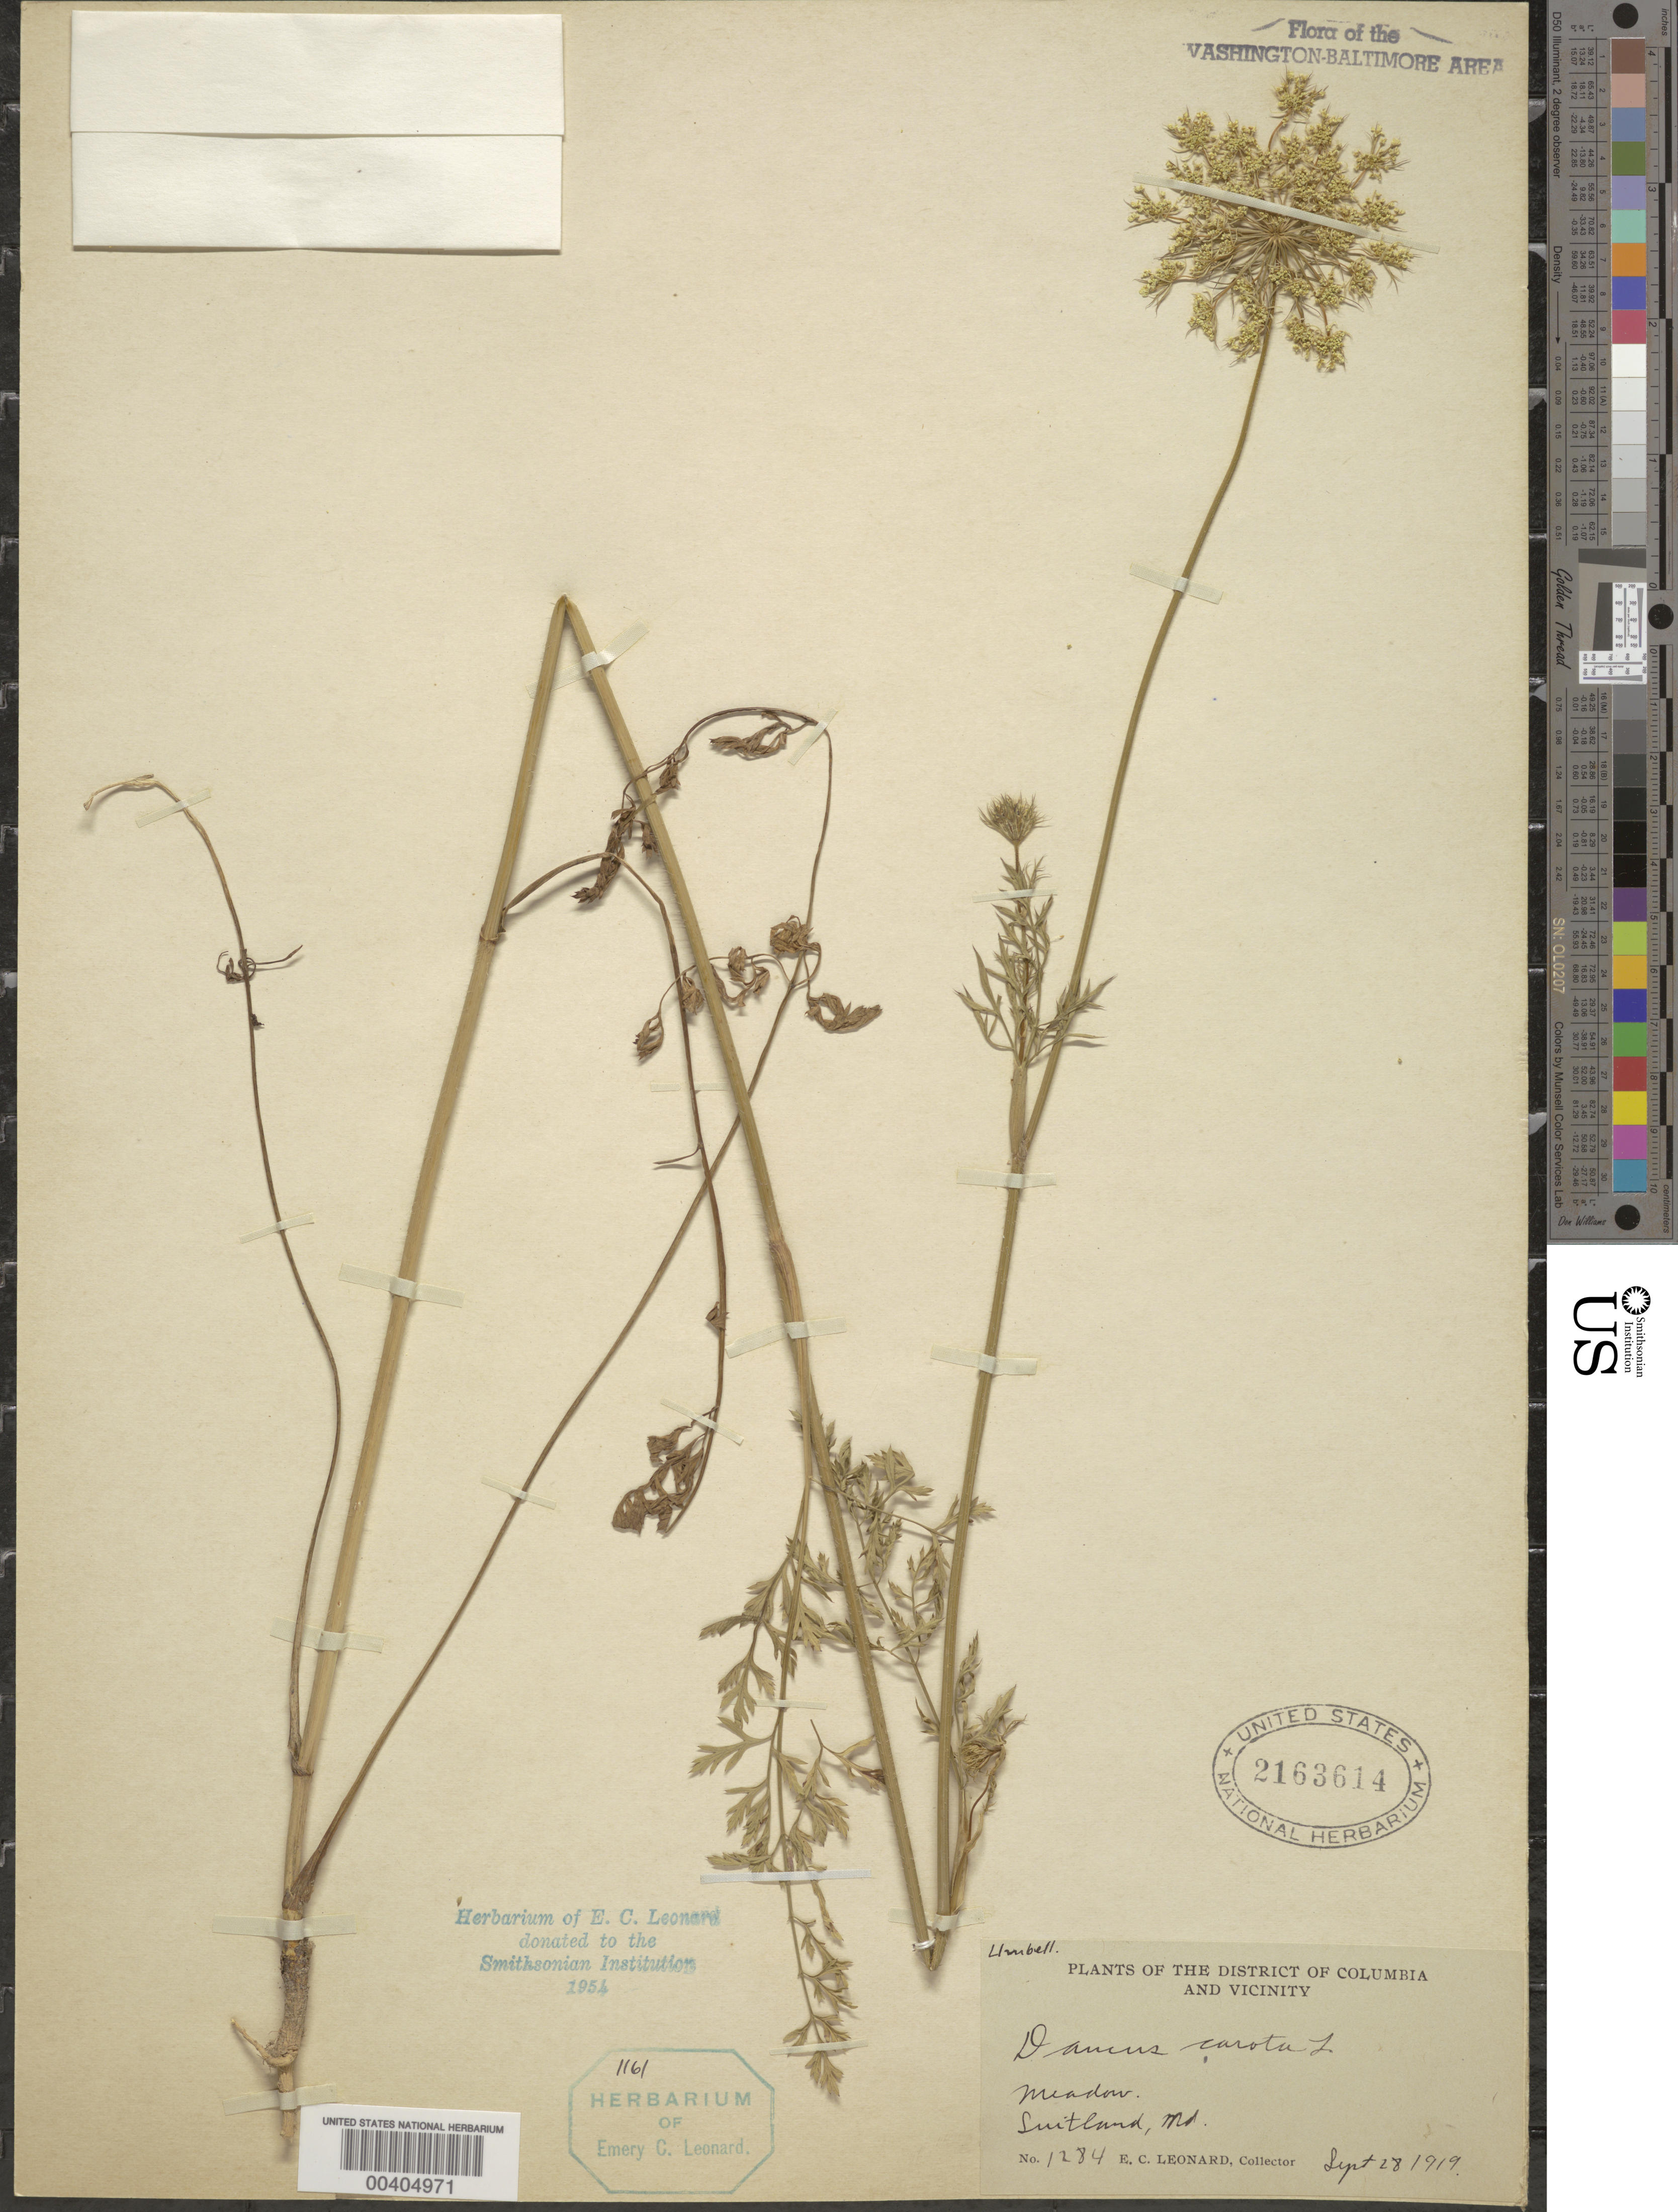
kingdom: Plantae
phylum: Tracheophyta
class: Magnoliopsida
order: Apiales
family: Apiaceae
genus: Daucus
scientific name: Daucus carota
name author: L.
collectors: E. C. Leonard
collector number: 1284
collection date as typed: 28 Sep 1919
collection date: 1919-09-28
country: United States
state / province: Maryland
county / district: Prince George's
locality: Suitland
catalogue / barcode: US 2163614